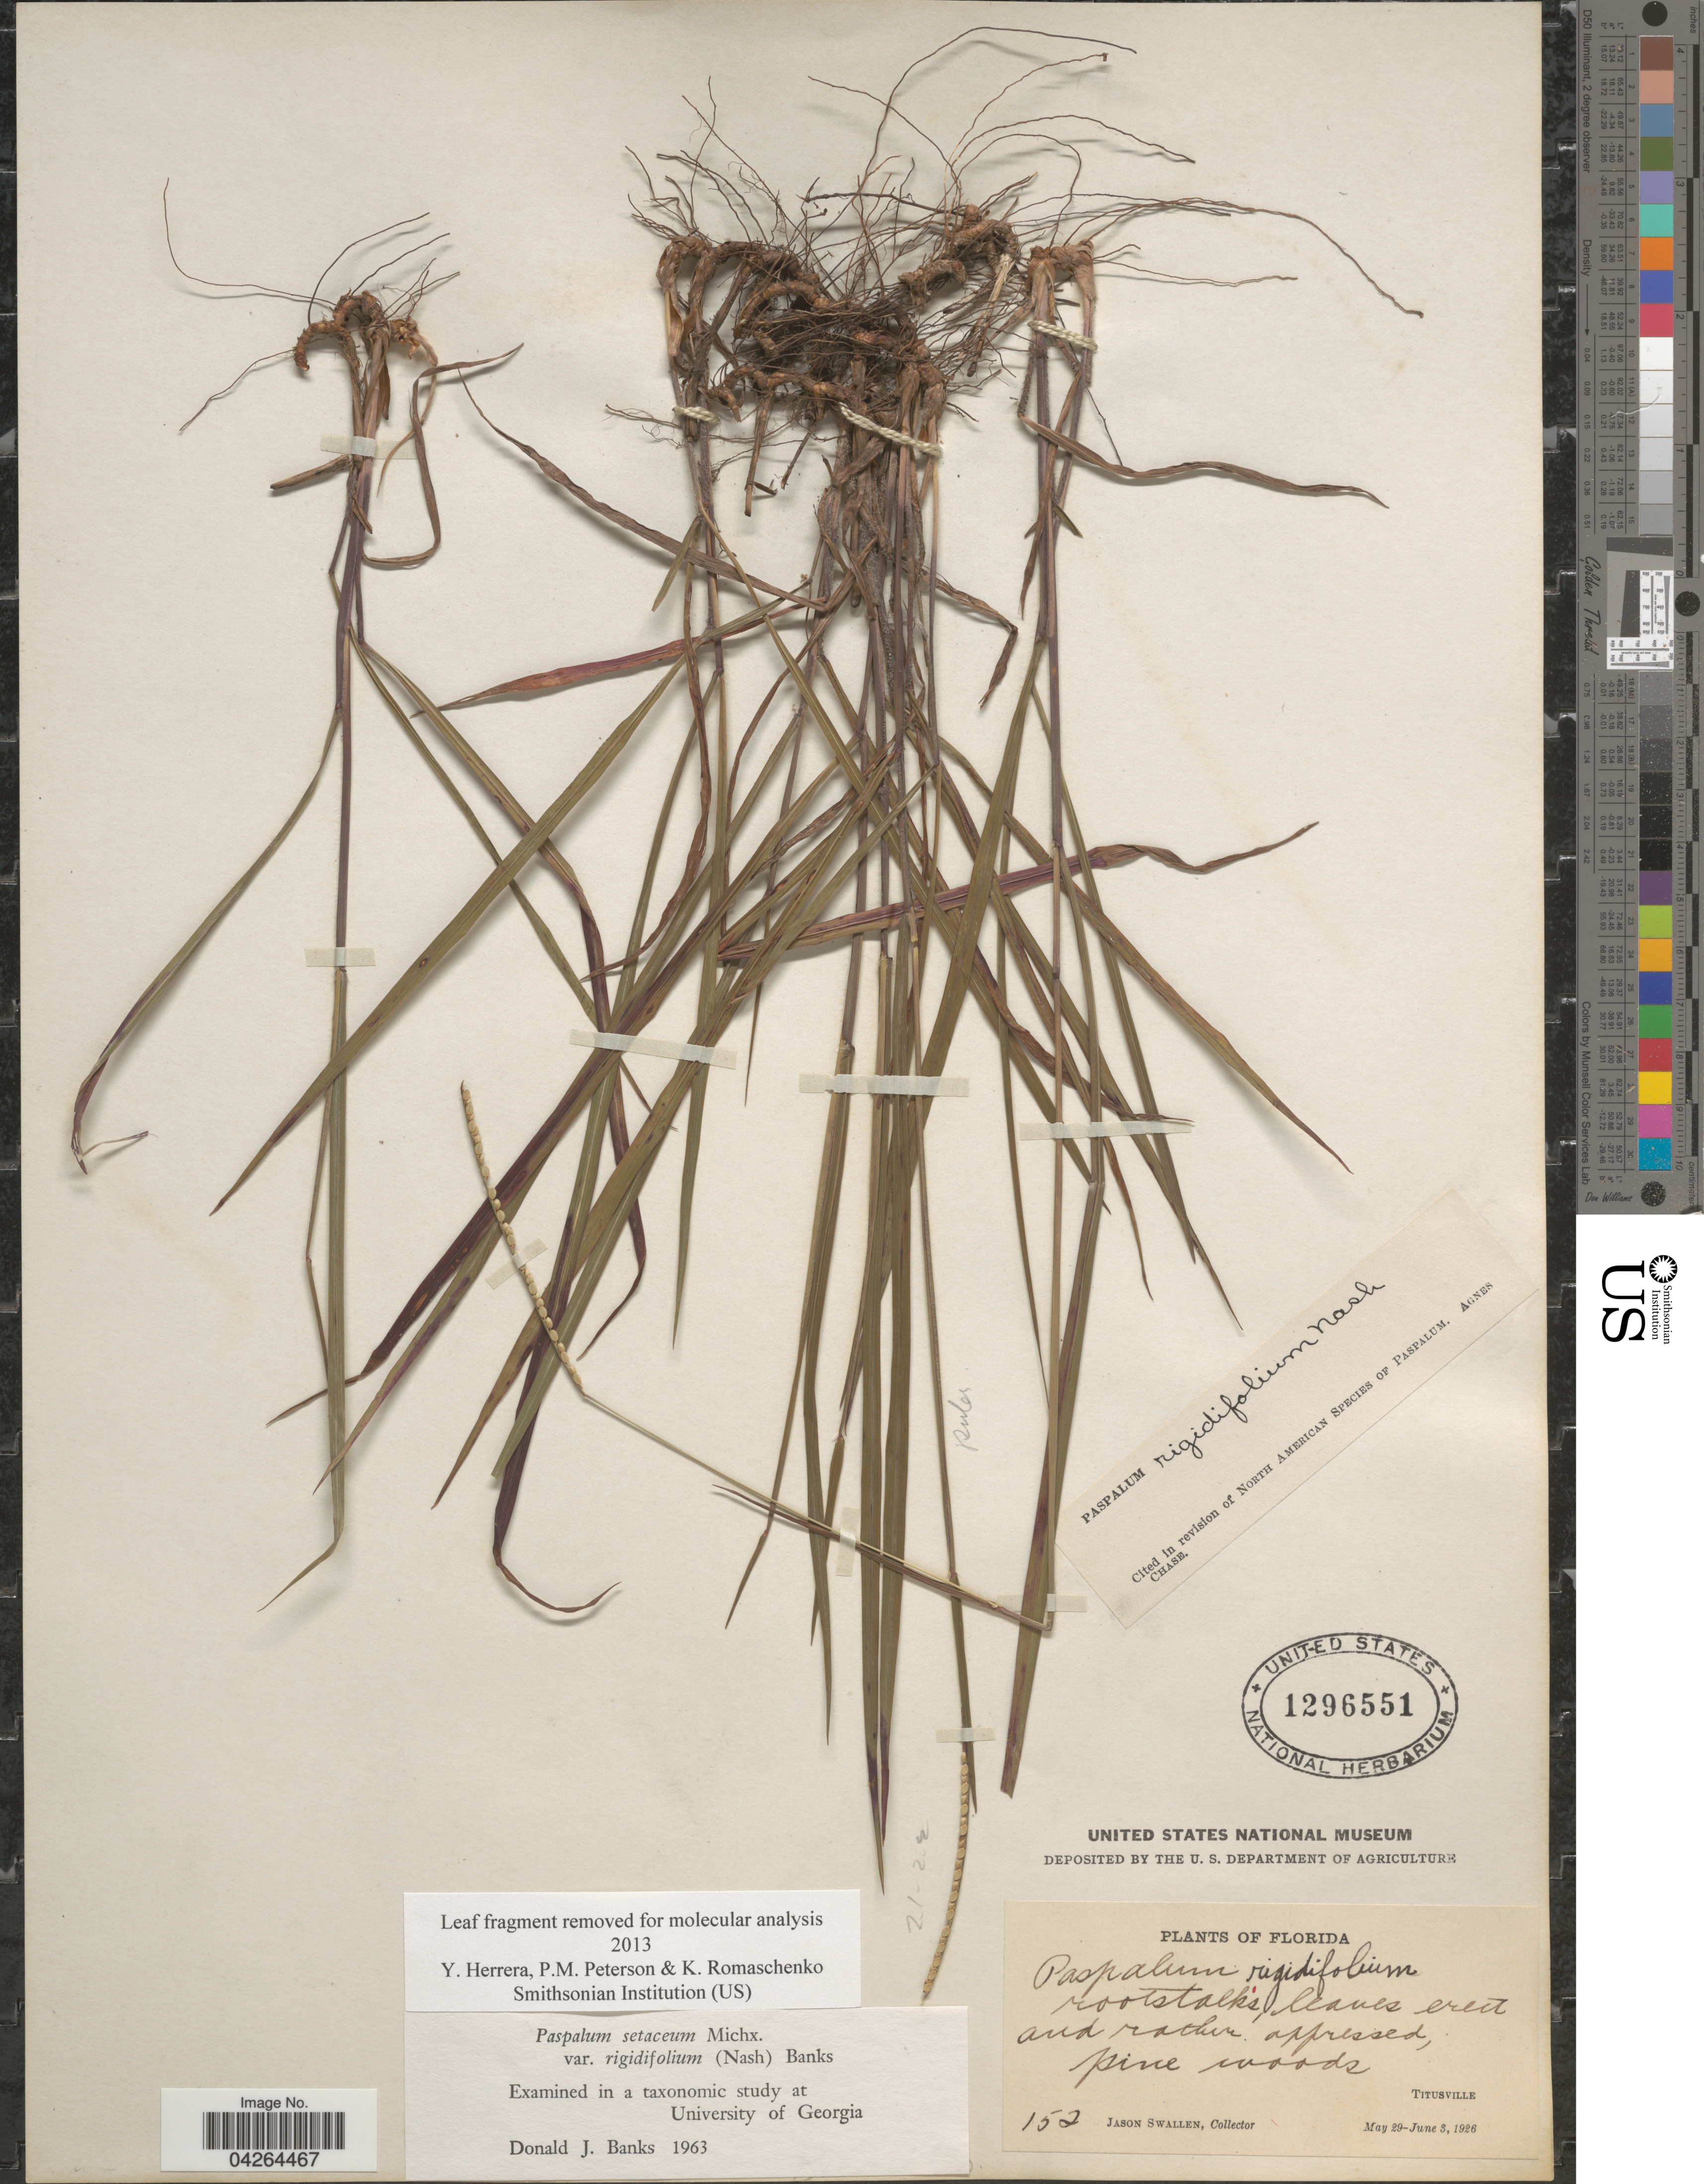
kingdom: Plantae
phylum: Tracheophyta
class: Liliopsida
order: Poales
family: Poaceae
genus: Paspalum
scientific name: Paspalum setaceum var. rigidifolium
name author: (Nash) D.J. Banks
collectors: J. R. Swallen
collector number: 152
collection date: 1926-05-29/1926-06-03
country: United States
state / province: Florida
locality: Pine woods. Titusville.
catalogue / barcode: US 1296551